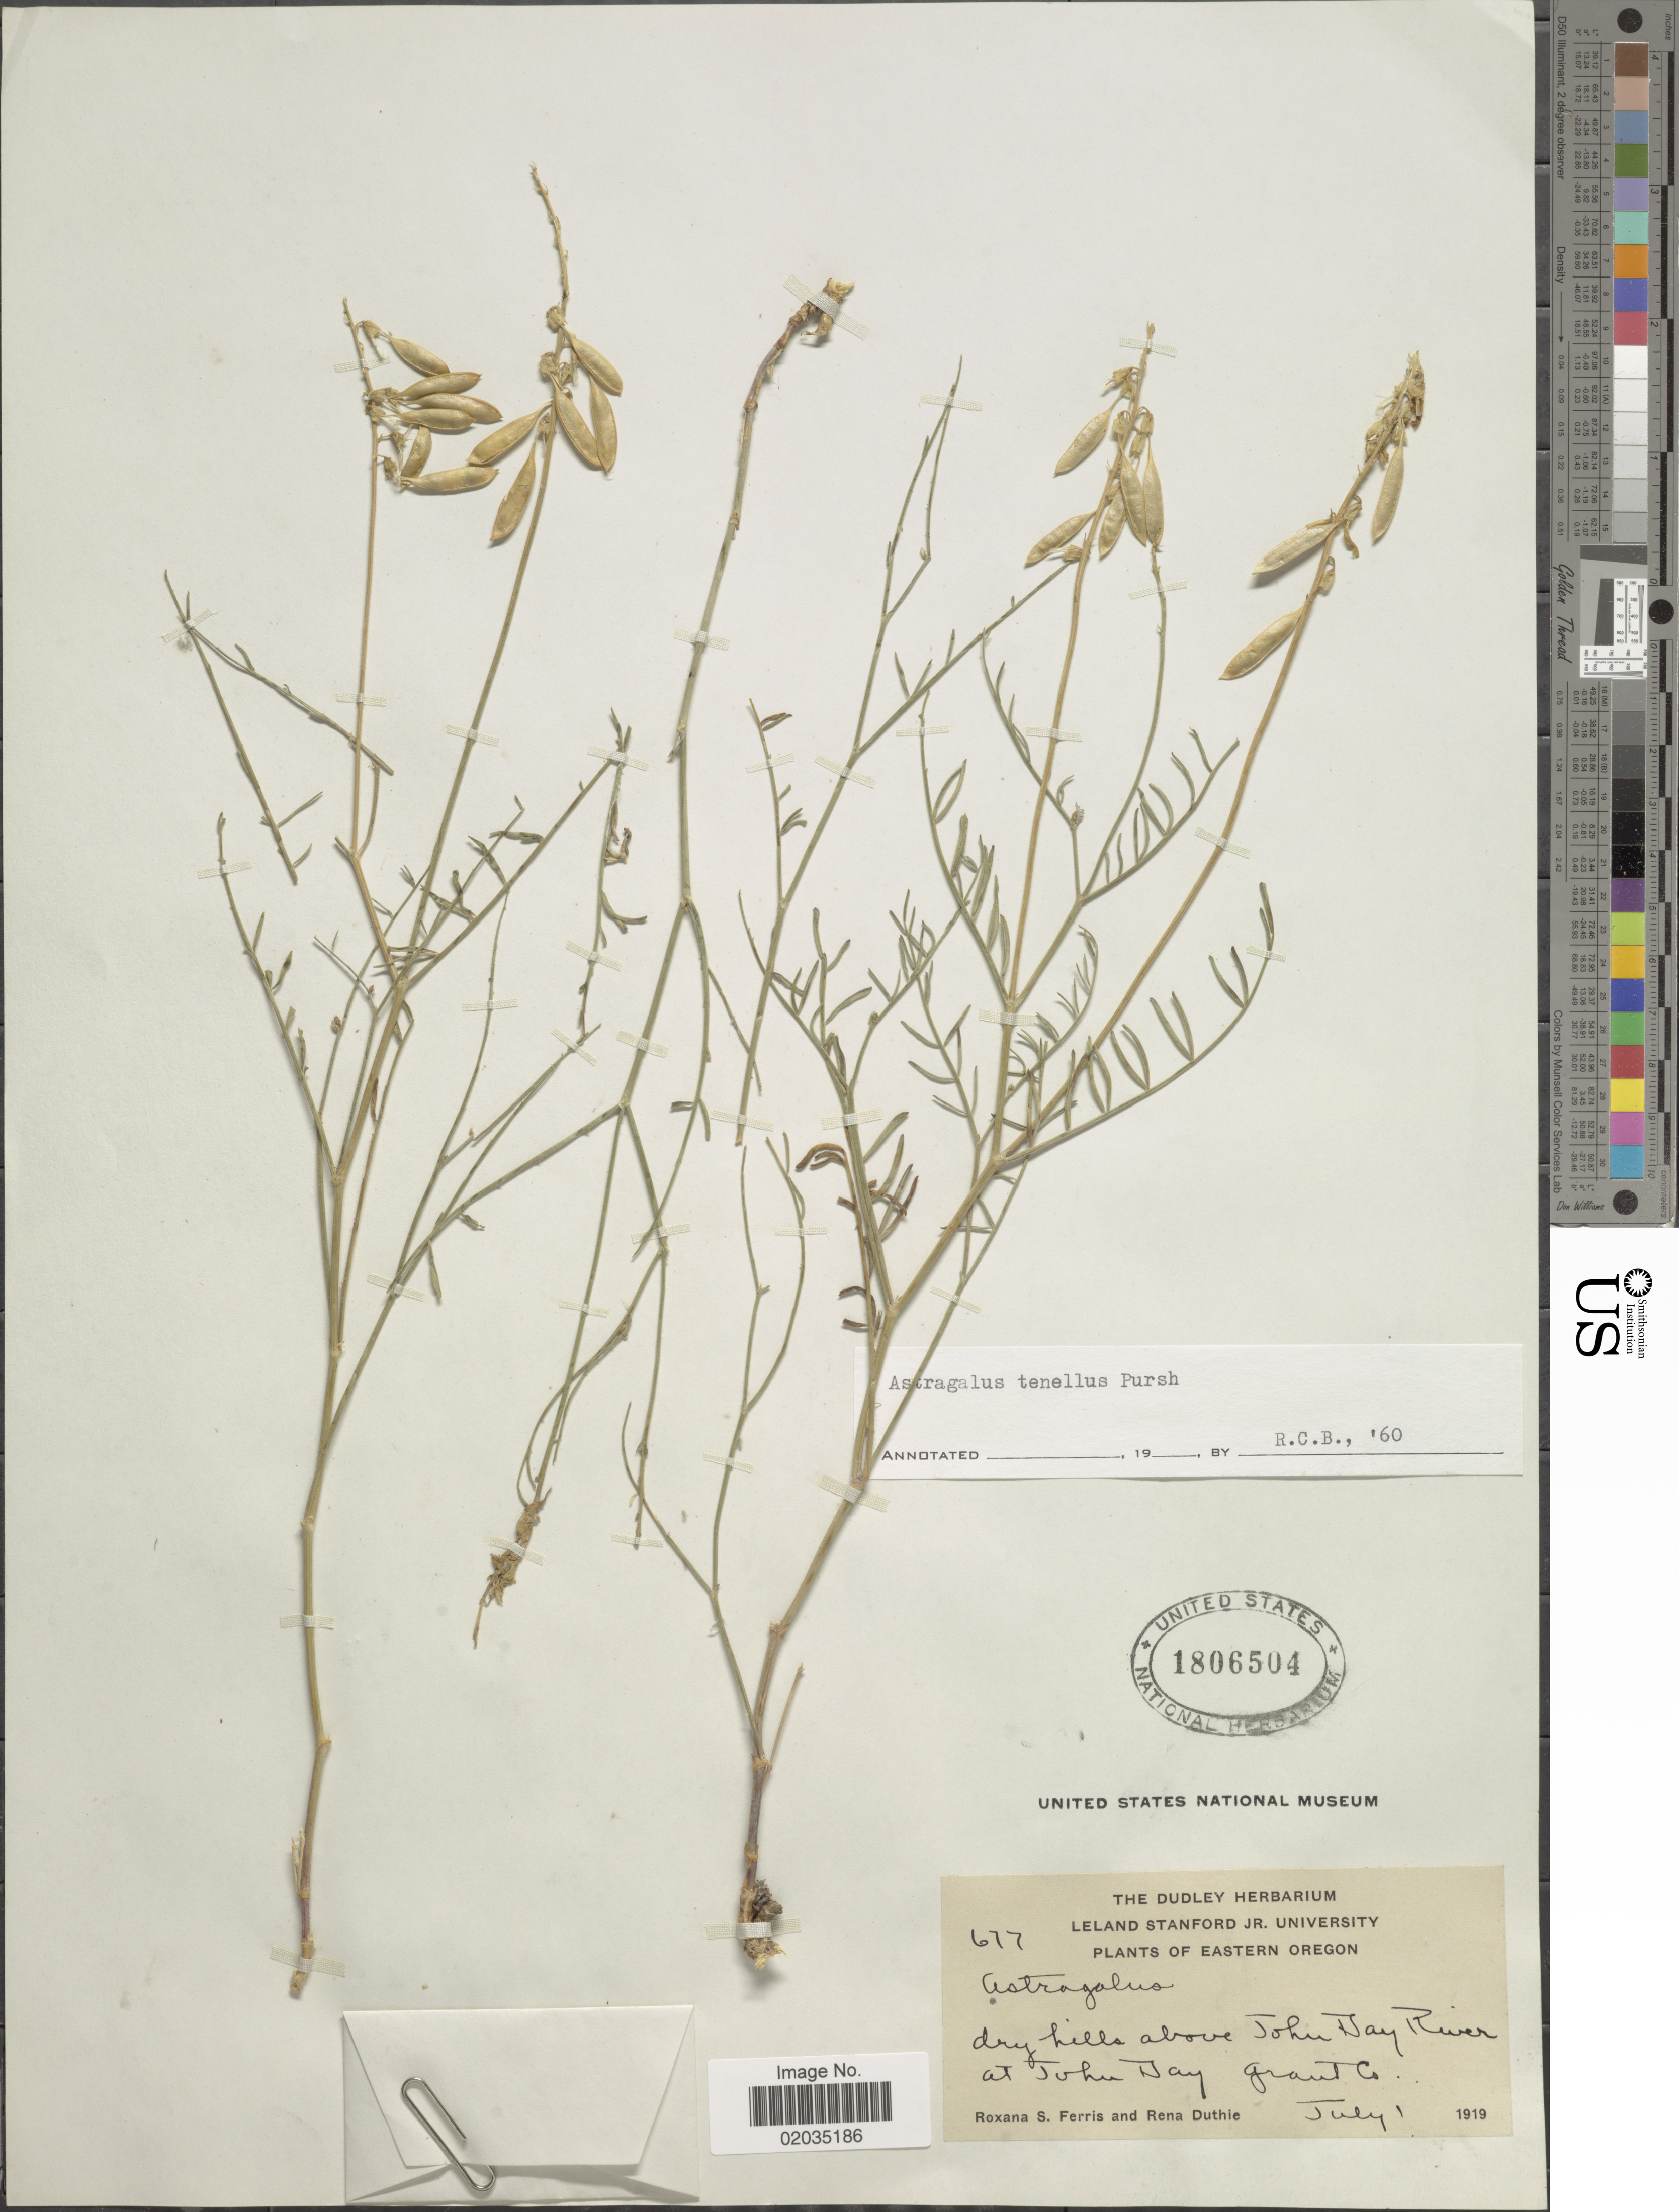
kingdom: Plantae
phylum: Tracheophyta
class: Magnoliopsida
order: Fabales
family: Fabaceae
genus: Astragalus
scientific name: Astragalus tenellus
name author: Pursh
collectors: R. S. Ferris & R. Duthie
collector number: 677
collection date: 1919-07-01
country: United States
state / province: Oregon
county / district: Grant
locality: Eastern Oregon, dry hills above John Bay River at John Bay Grant Co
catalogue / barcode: US 1806504